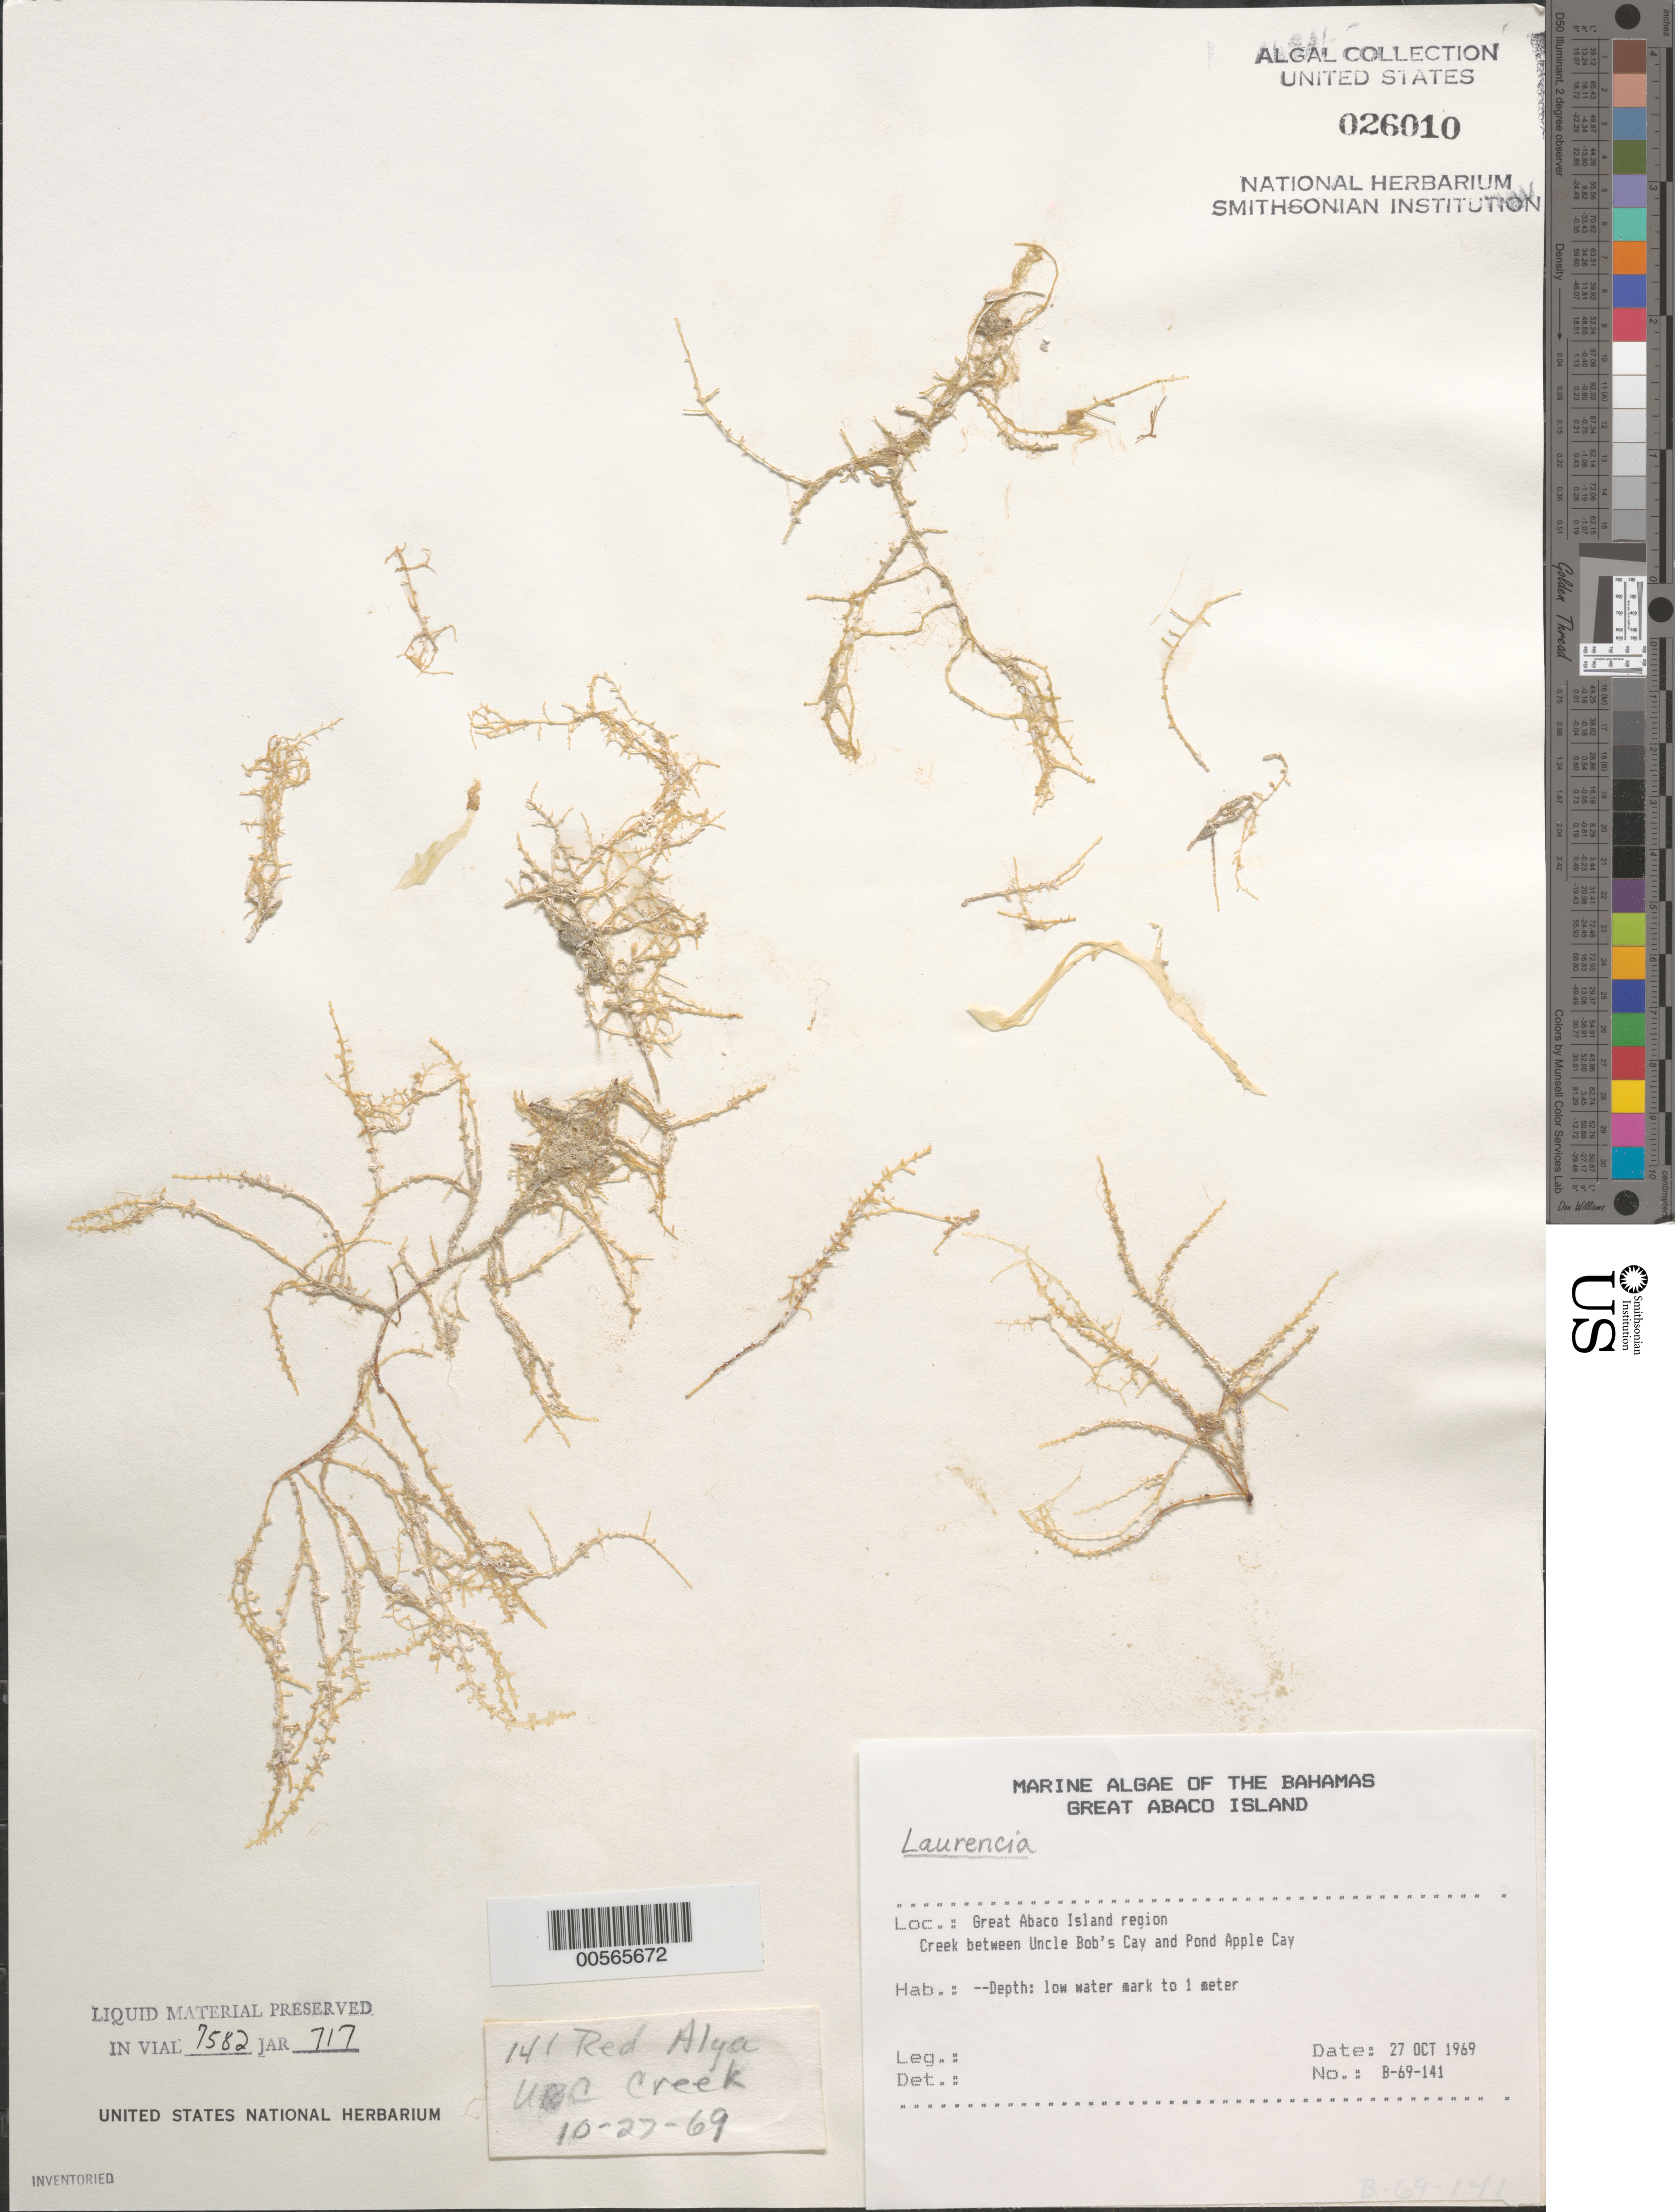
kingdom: Plantae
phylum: Rhodophyta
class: Florideophyceae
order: Ceramiales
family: Rhodomelaceae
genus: Laurencia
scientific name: Laurencia sp.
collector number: B-69-141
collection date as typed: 27 Oct 1969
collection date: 1969-10-27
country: Bahamas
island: Great Abaco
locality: Between Uncle Bob's Cay and Apple Pond Cay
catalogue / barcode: US 26010